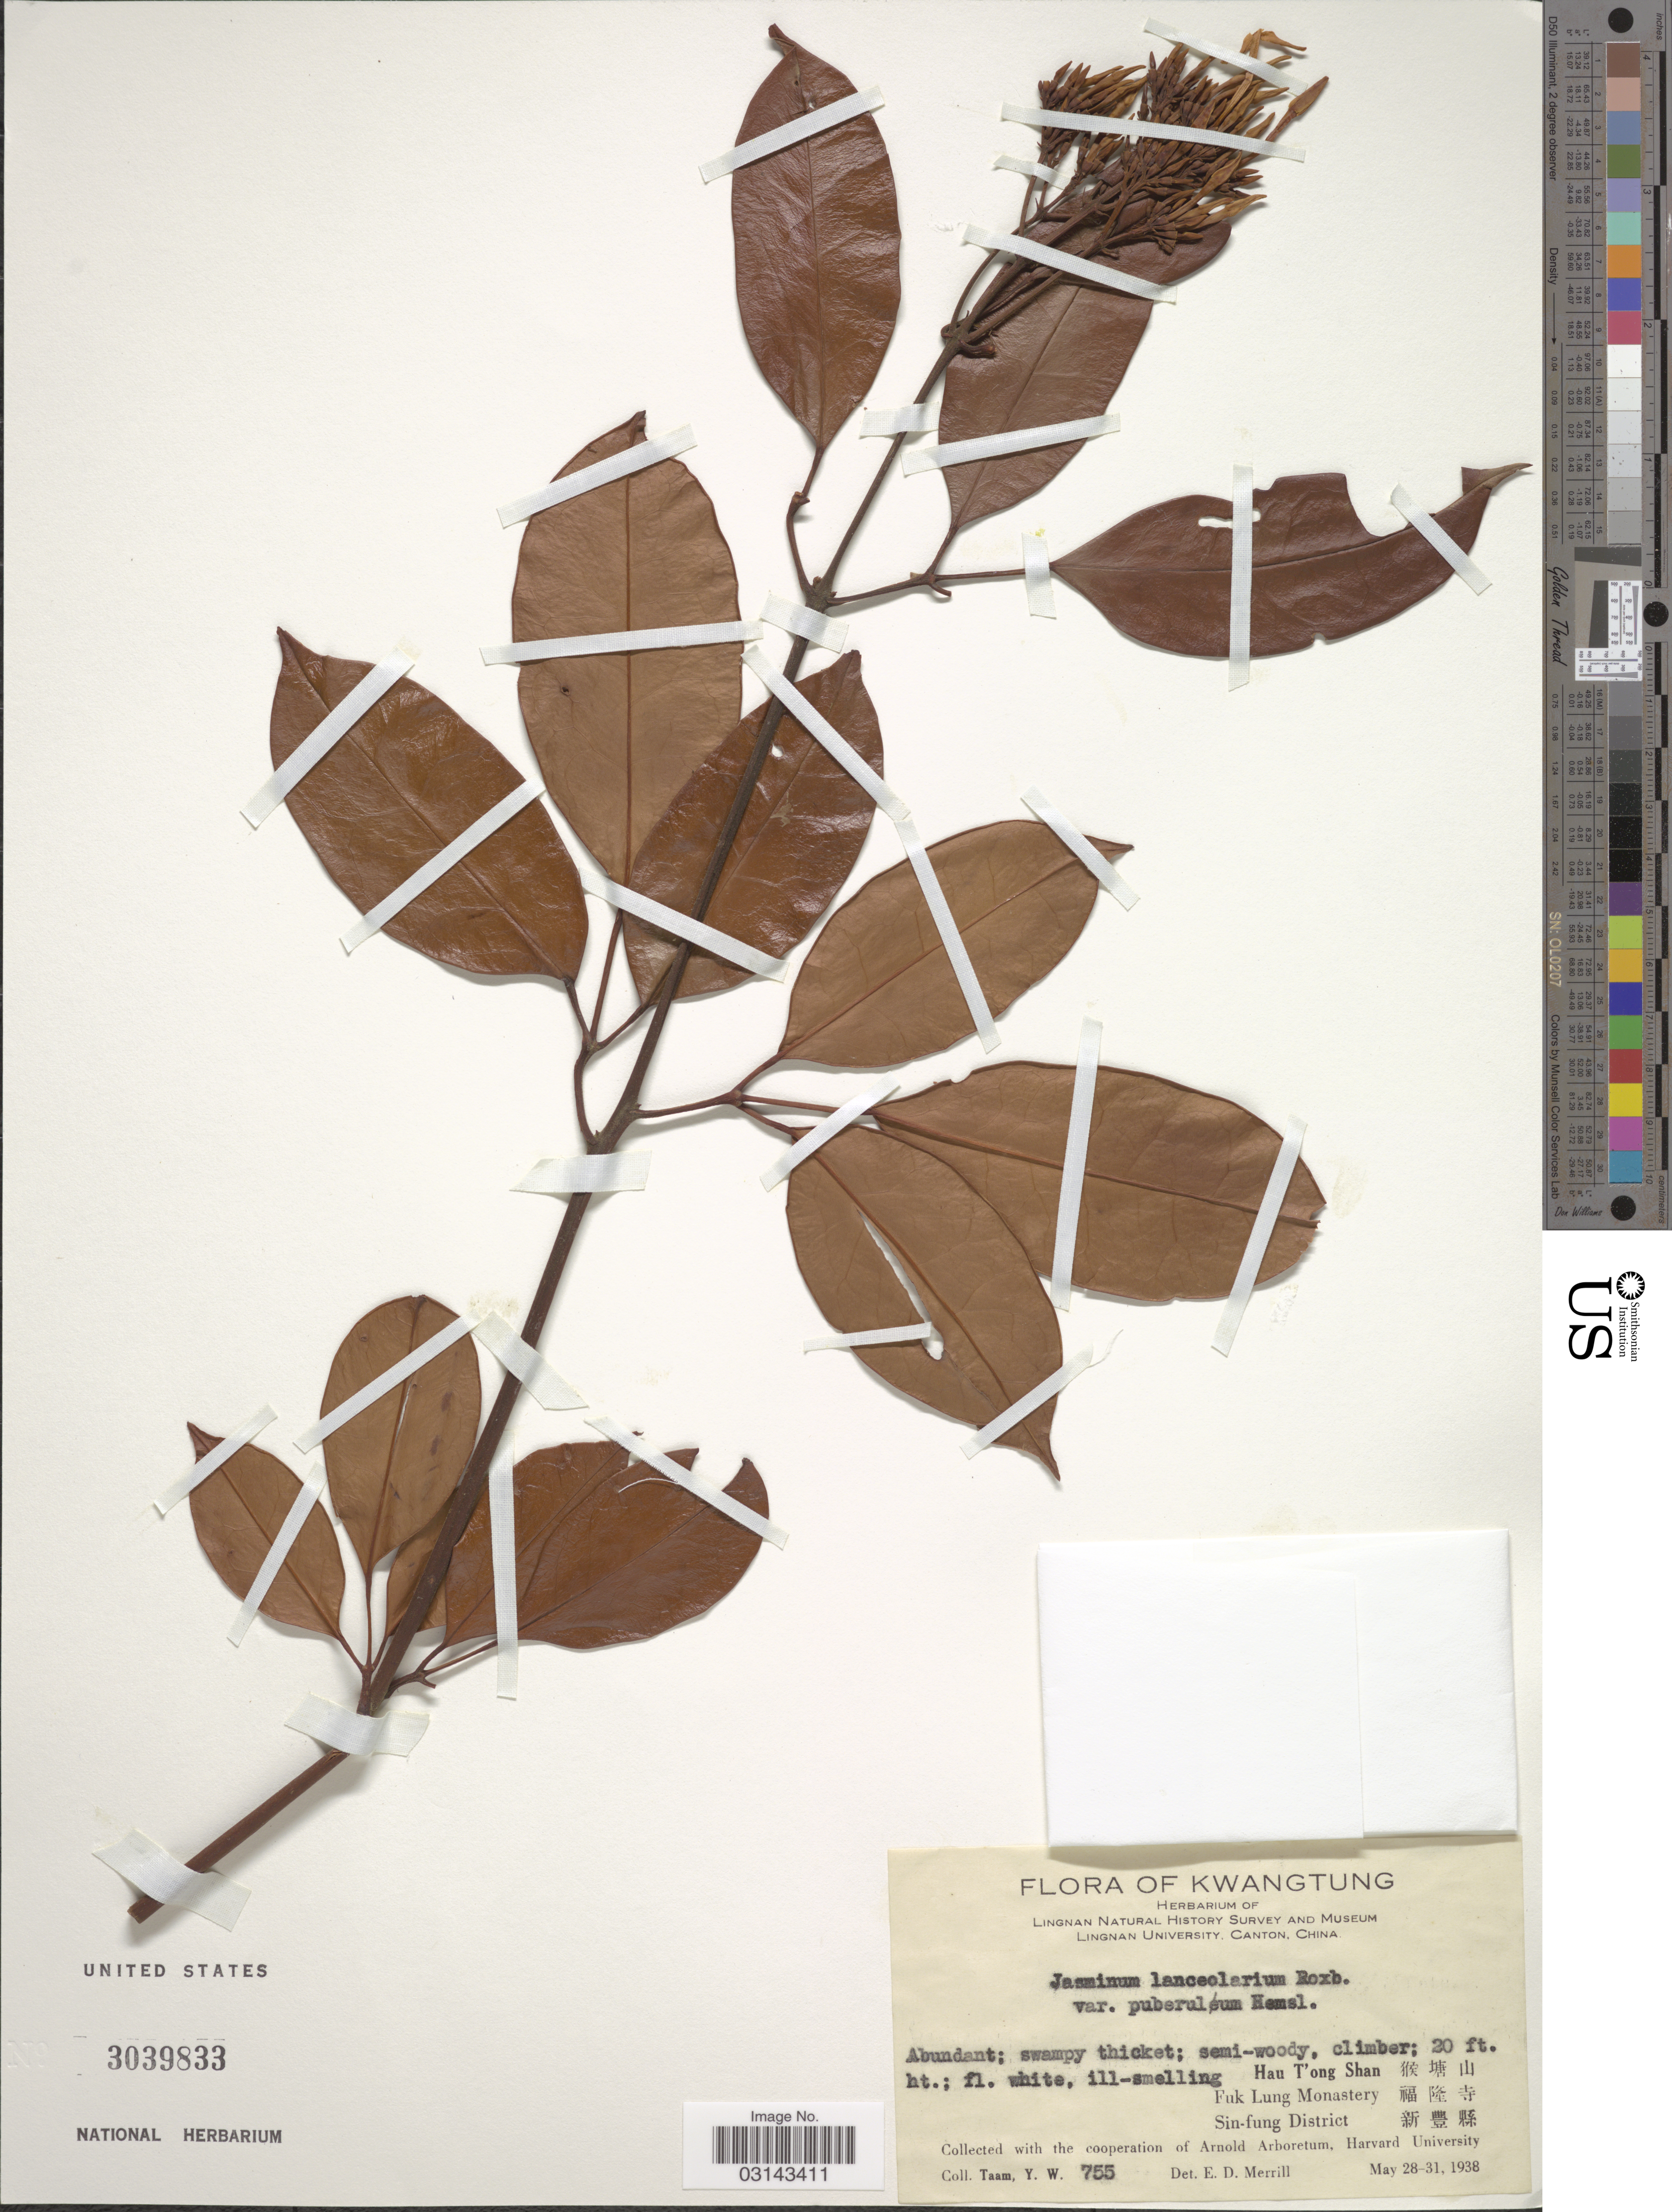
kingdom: Plantae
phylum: Tracheophyta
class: Magnoliopsida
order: Lamiales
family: Oleaceae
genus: Jasminum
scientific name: Jasminum lanceolarium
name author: Roxb.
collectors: Y. W. Taam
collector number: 755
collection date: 1938-05-28/1938-05-31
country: China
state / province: Guangdong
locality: Kwangtung. Hau T'ong Shan, Fuk Lung Monastery, Sin-fung District.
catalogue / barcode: US 3039833